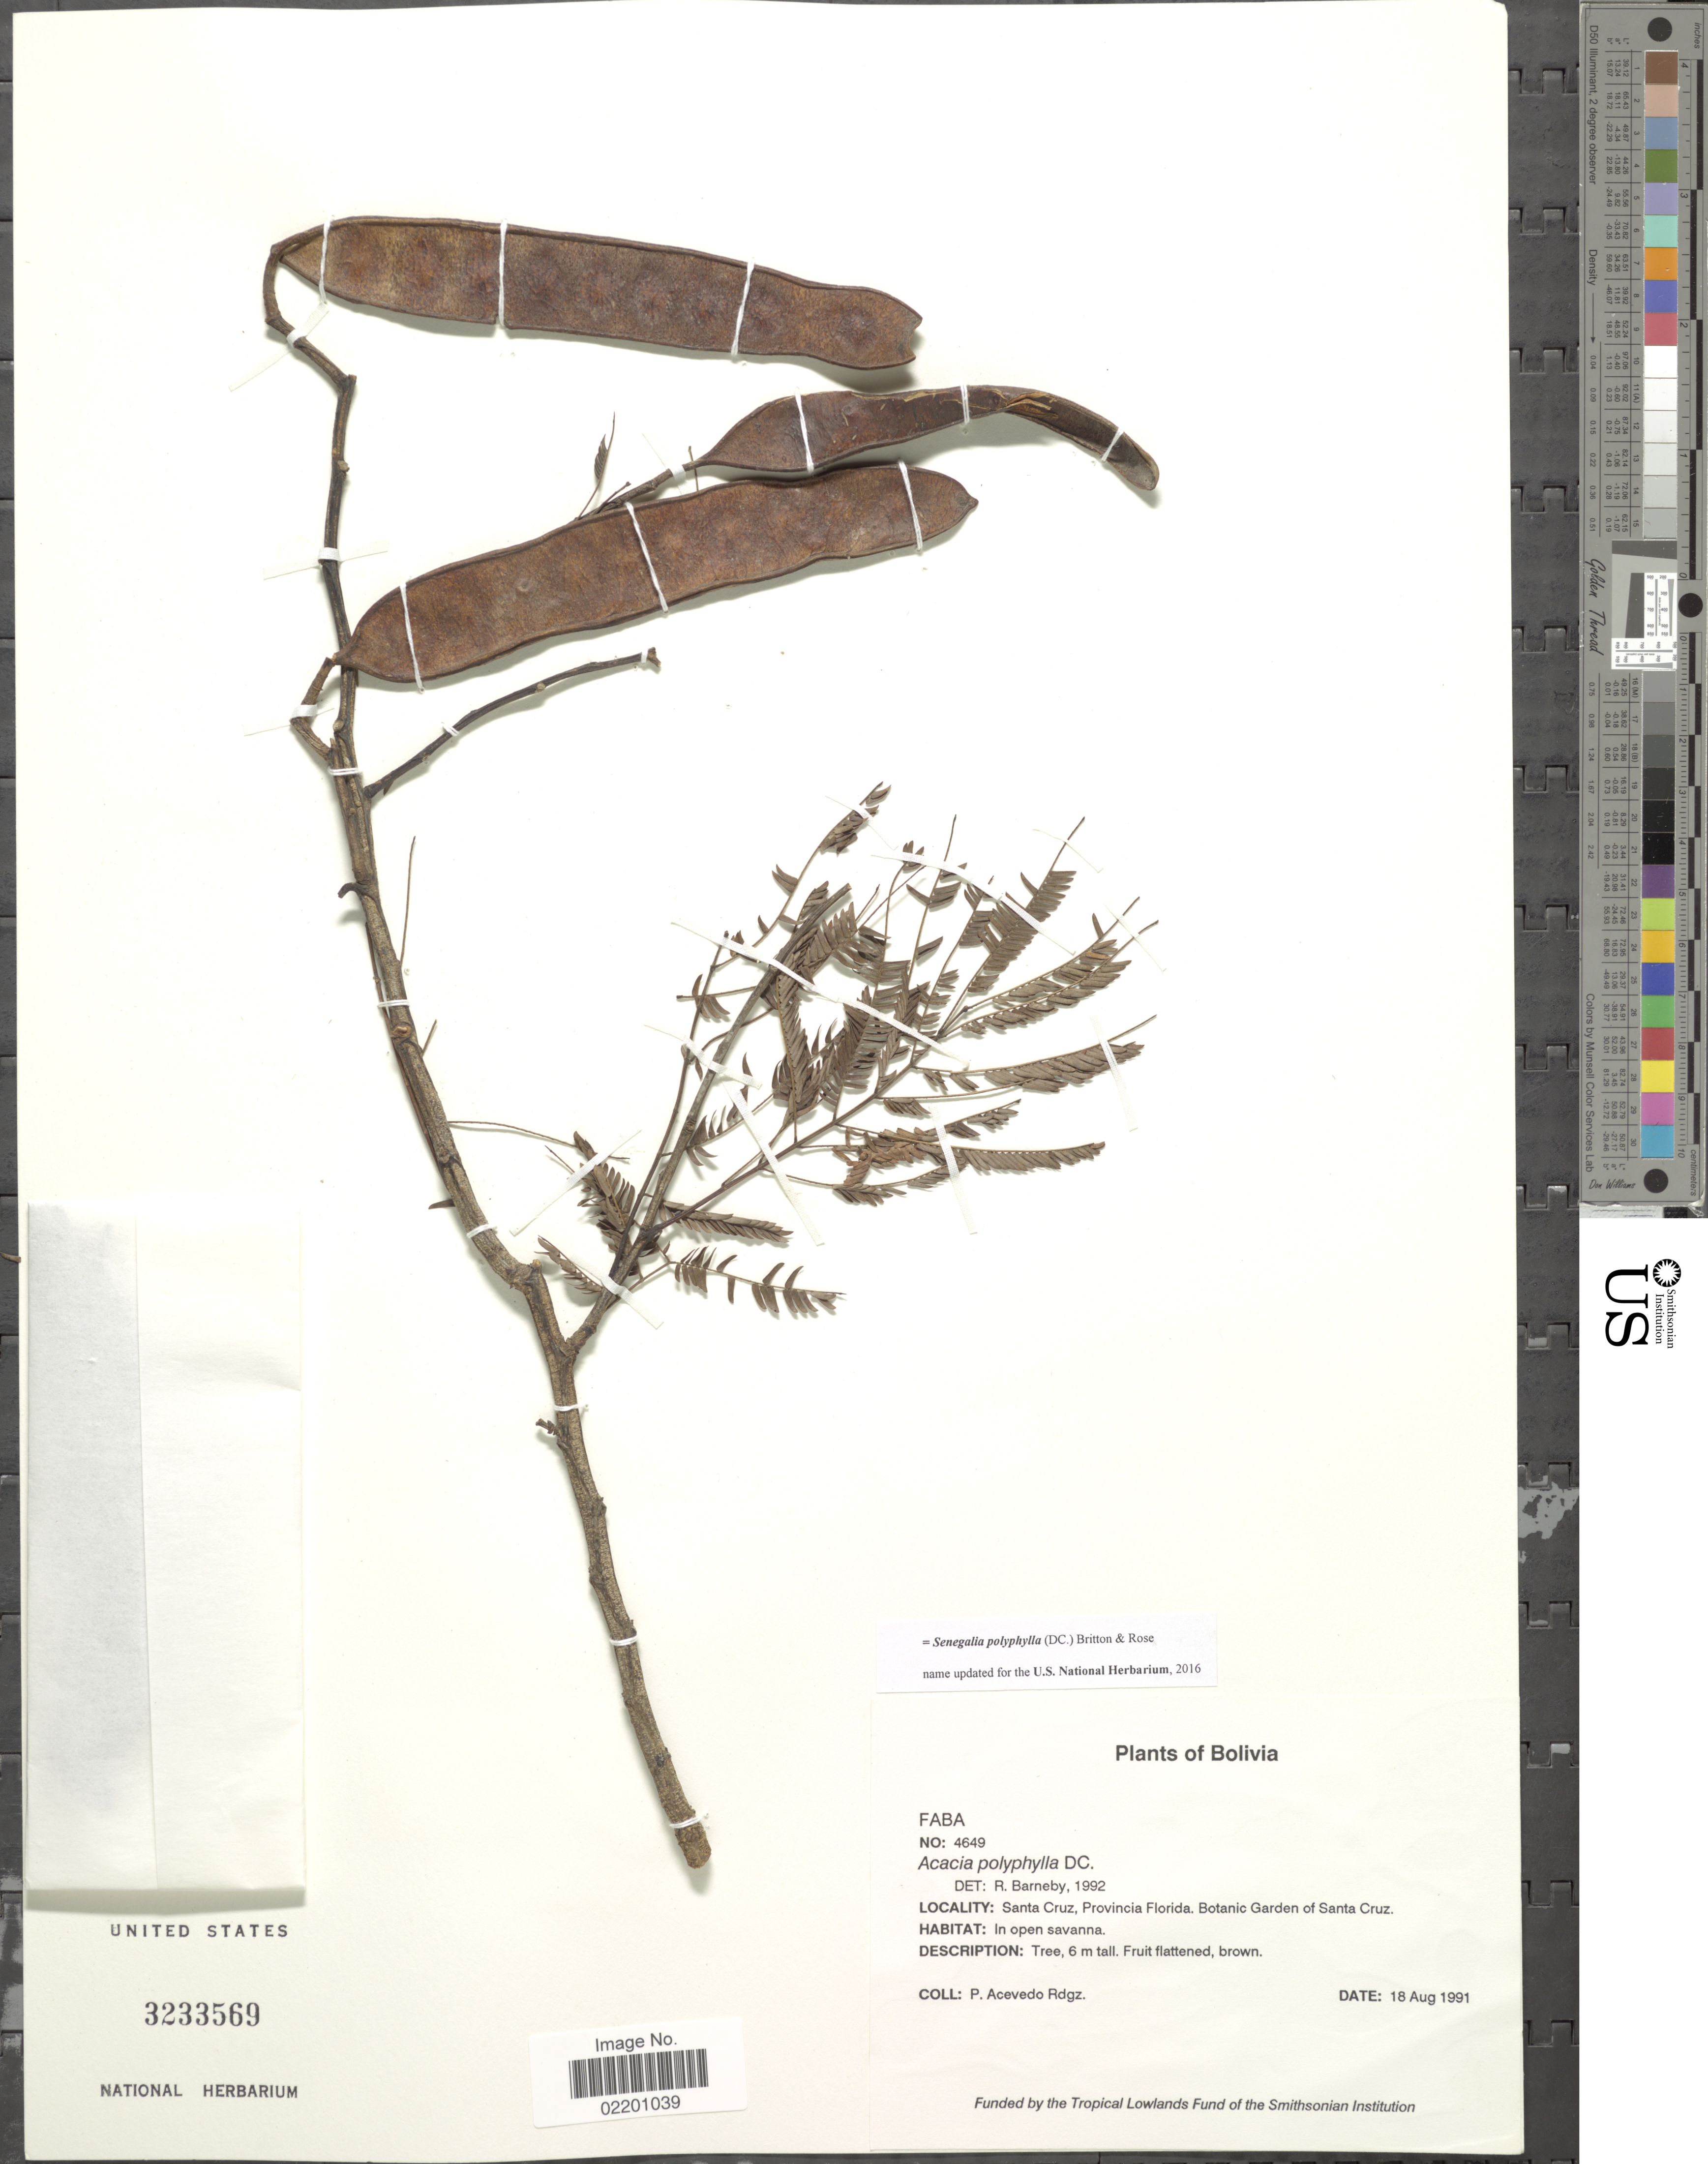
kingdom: Plantae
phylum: Tracheophyta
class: Magnoliopsida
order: Fabales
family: Fabaceae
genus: Senegalia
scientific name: Senegalia loretensis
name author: (J.F. Macbr.) Seigler & Ebinger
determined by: Santos, V. Terra dos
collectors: P. Acevedo-Rodr.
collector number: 4649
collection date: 1991-08-18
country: Bolivia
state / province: Santa Cruz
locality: Provincia Florida. Botanic Garden of Santa Cruz.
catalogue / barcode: US 3233569